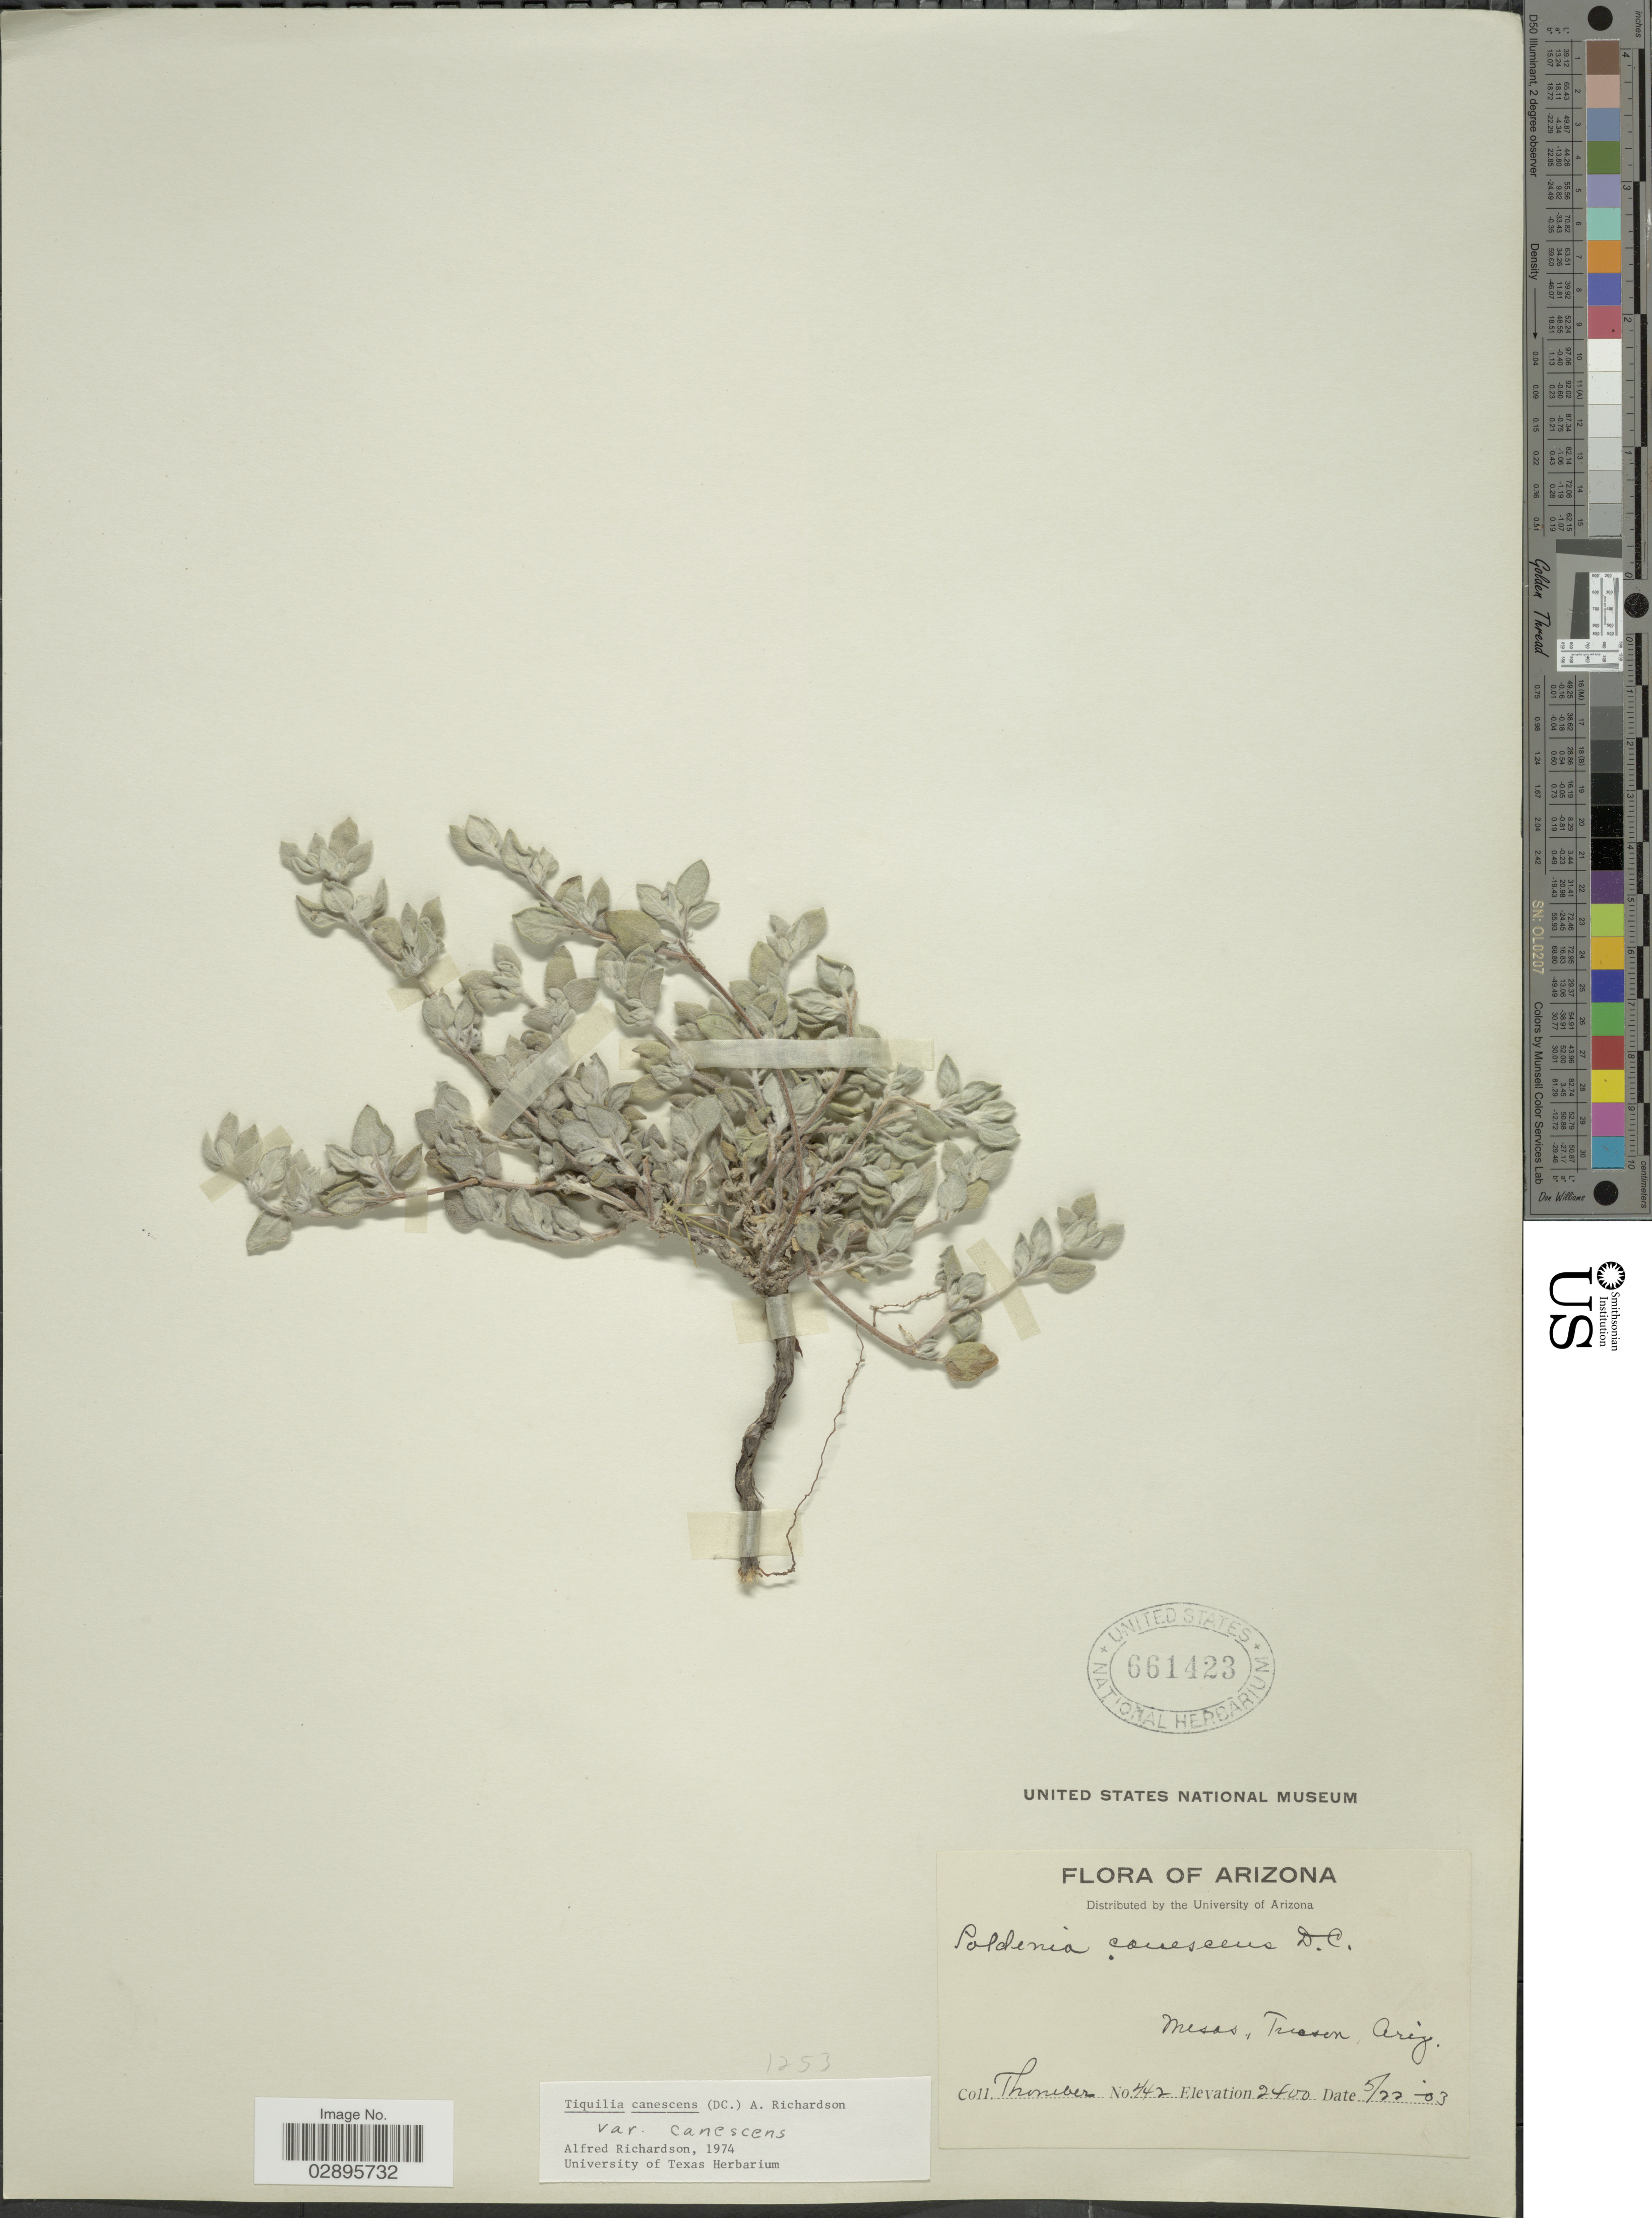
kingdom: Plantae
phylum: Tracheophyta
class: Magnoliopsida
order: Boraginales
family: Ehretiaceae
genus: Tiquilia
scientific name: Tiquilia canescens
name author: (A. DC.) A.T. Richardson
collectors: J. Thornber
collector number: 442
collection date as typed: Transcribed d/m/y: 22/5/3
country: United States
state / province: Arizona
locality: Mesas, Tucson.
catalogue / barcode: US 661423